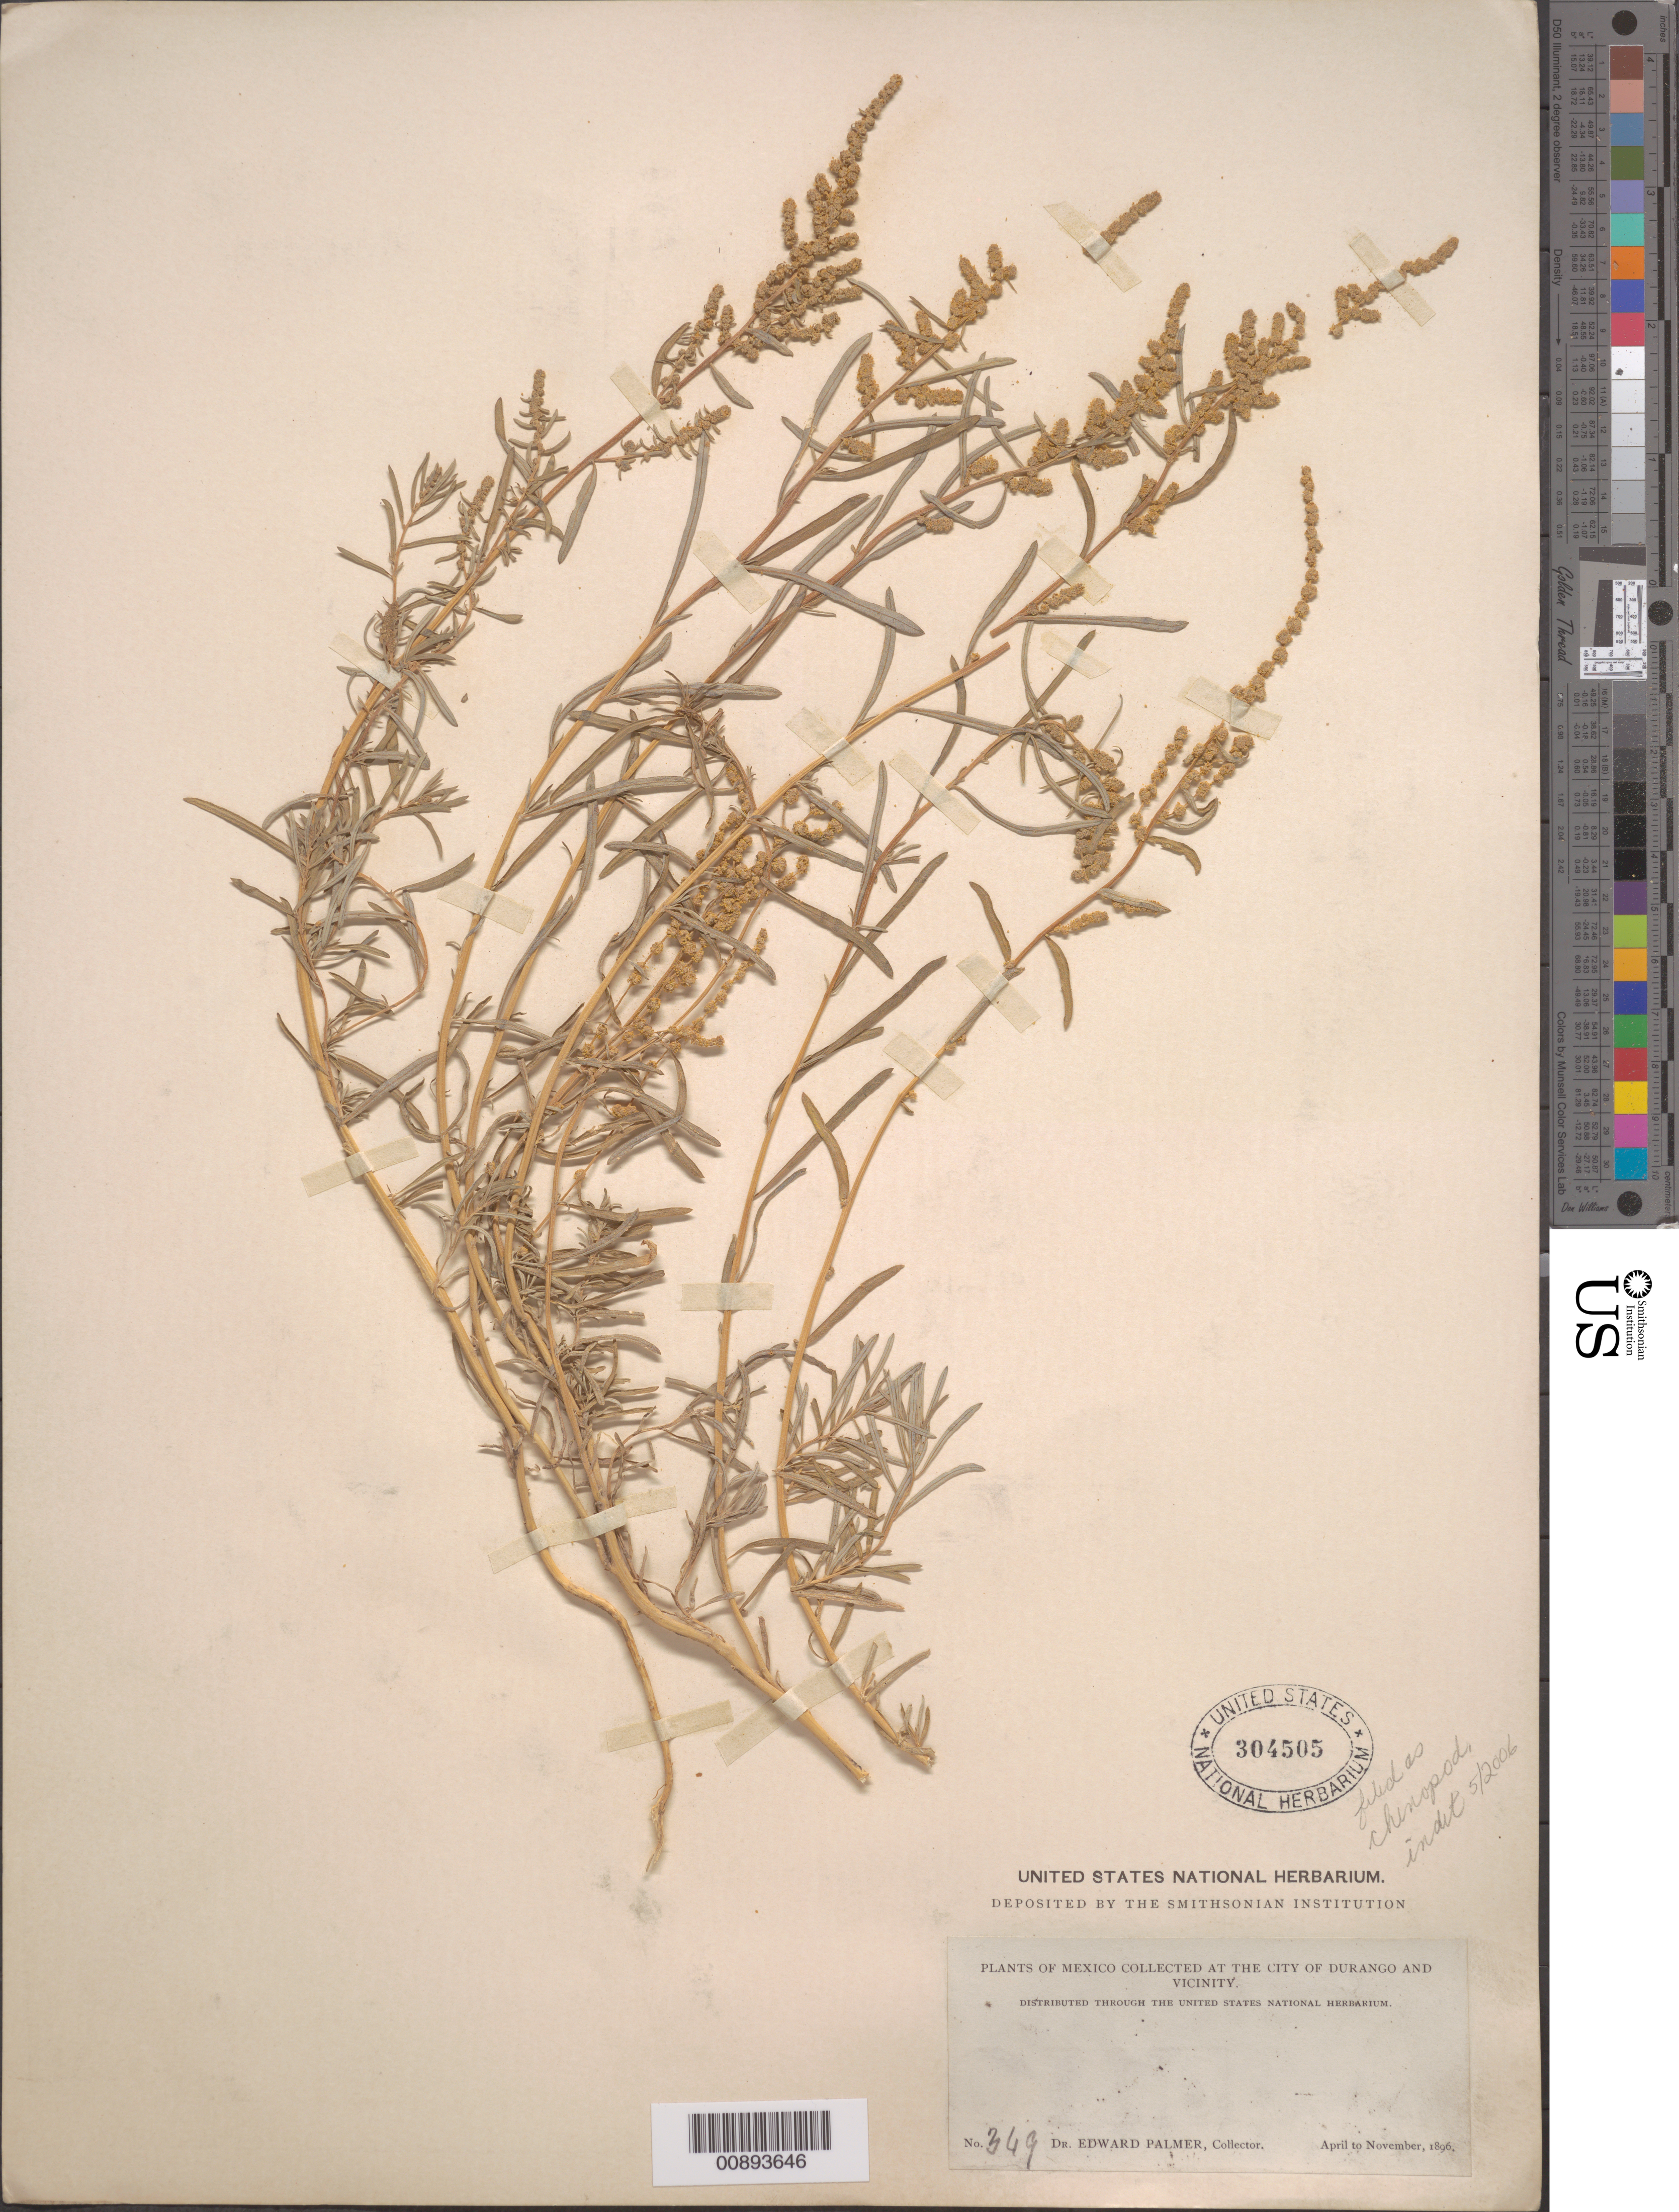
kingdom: Plantae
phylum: Tracheophyta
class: Magnoliopsida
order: Caryophyllales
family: Amaranthaceae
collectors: E. Palmer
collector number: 349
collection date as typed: Apr 1896 to -- Nov 1896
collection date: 1896-04/1896-11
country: Mexico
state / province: Durango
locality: City of Durango and vicinity.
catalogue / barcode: US 304505